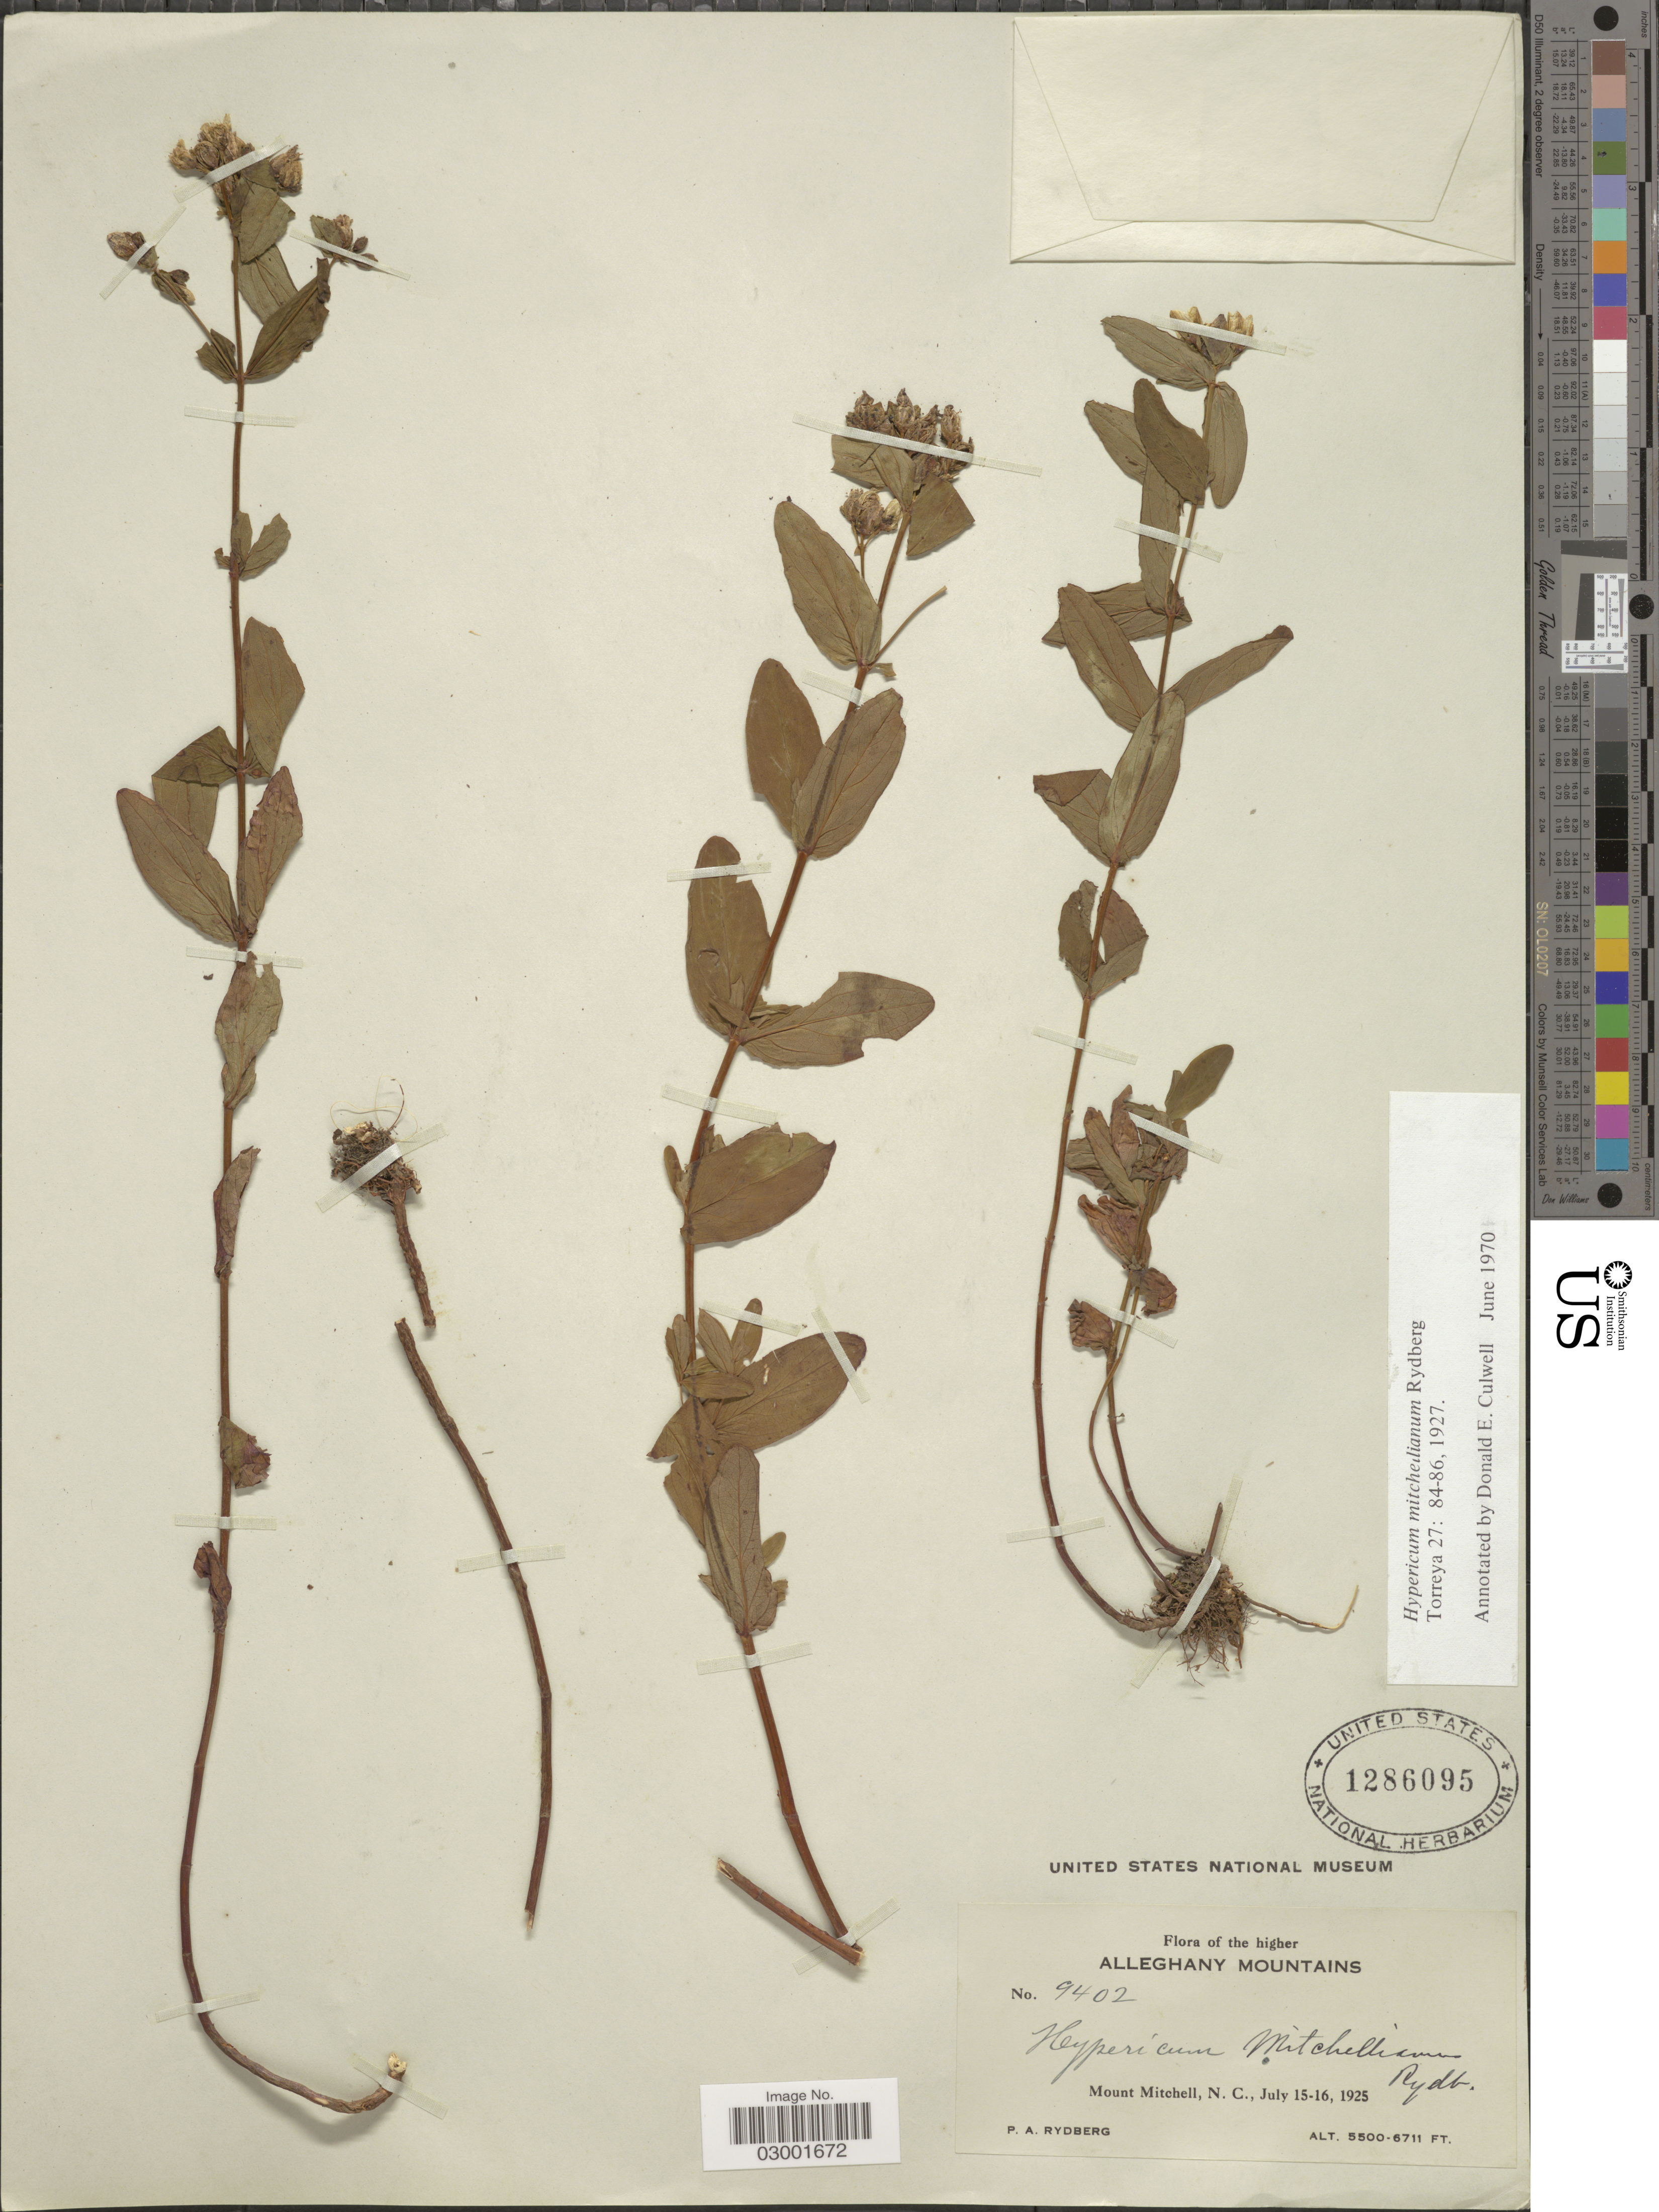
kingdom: Plantae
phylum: Tracheophyta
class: Magnoliopsida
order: Malpighiales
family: Hypericaceae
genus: Hypericum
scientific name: Hypericum x mitchellianum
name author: Rydb.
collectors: P. A. Rydberg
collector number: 9402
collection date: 1925-07-15/1925-07-16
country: United States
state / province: North Carolina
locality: Higher Alleghany Mountains. Mount Mitchell, N.C.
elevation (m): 1676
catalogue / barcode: US 1286095